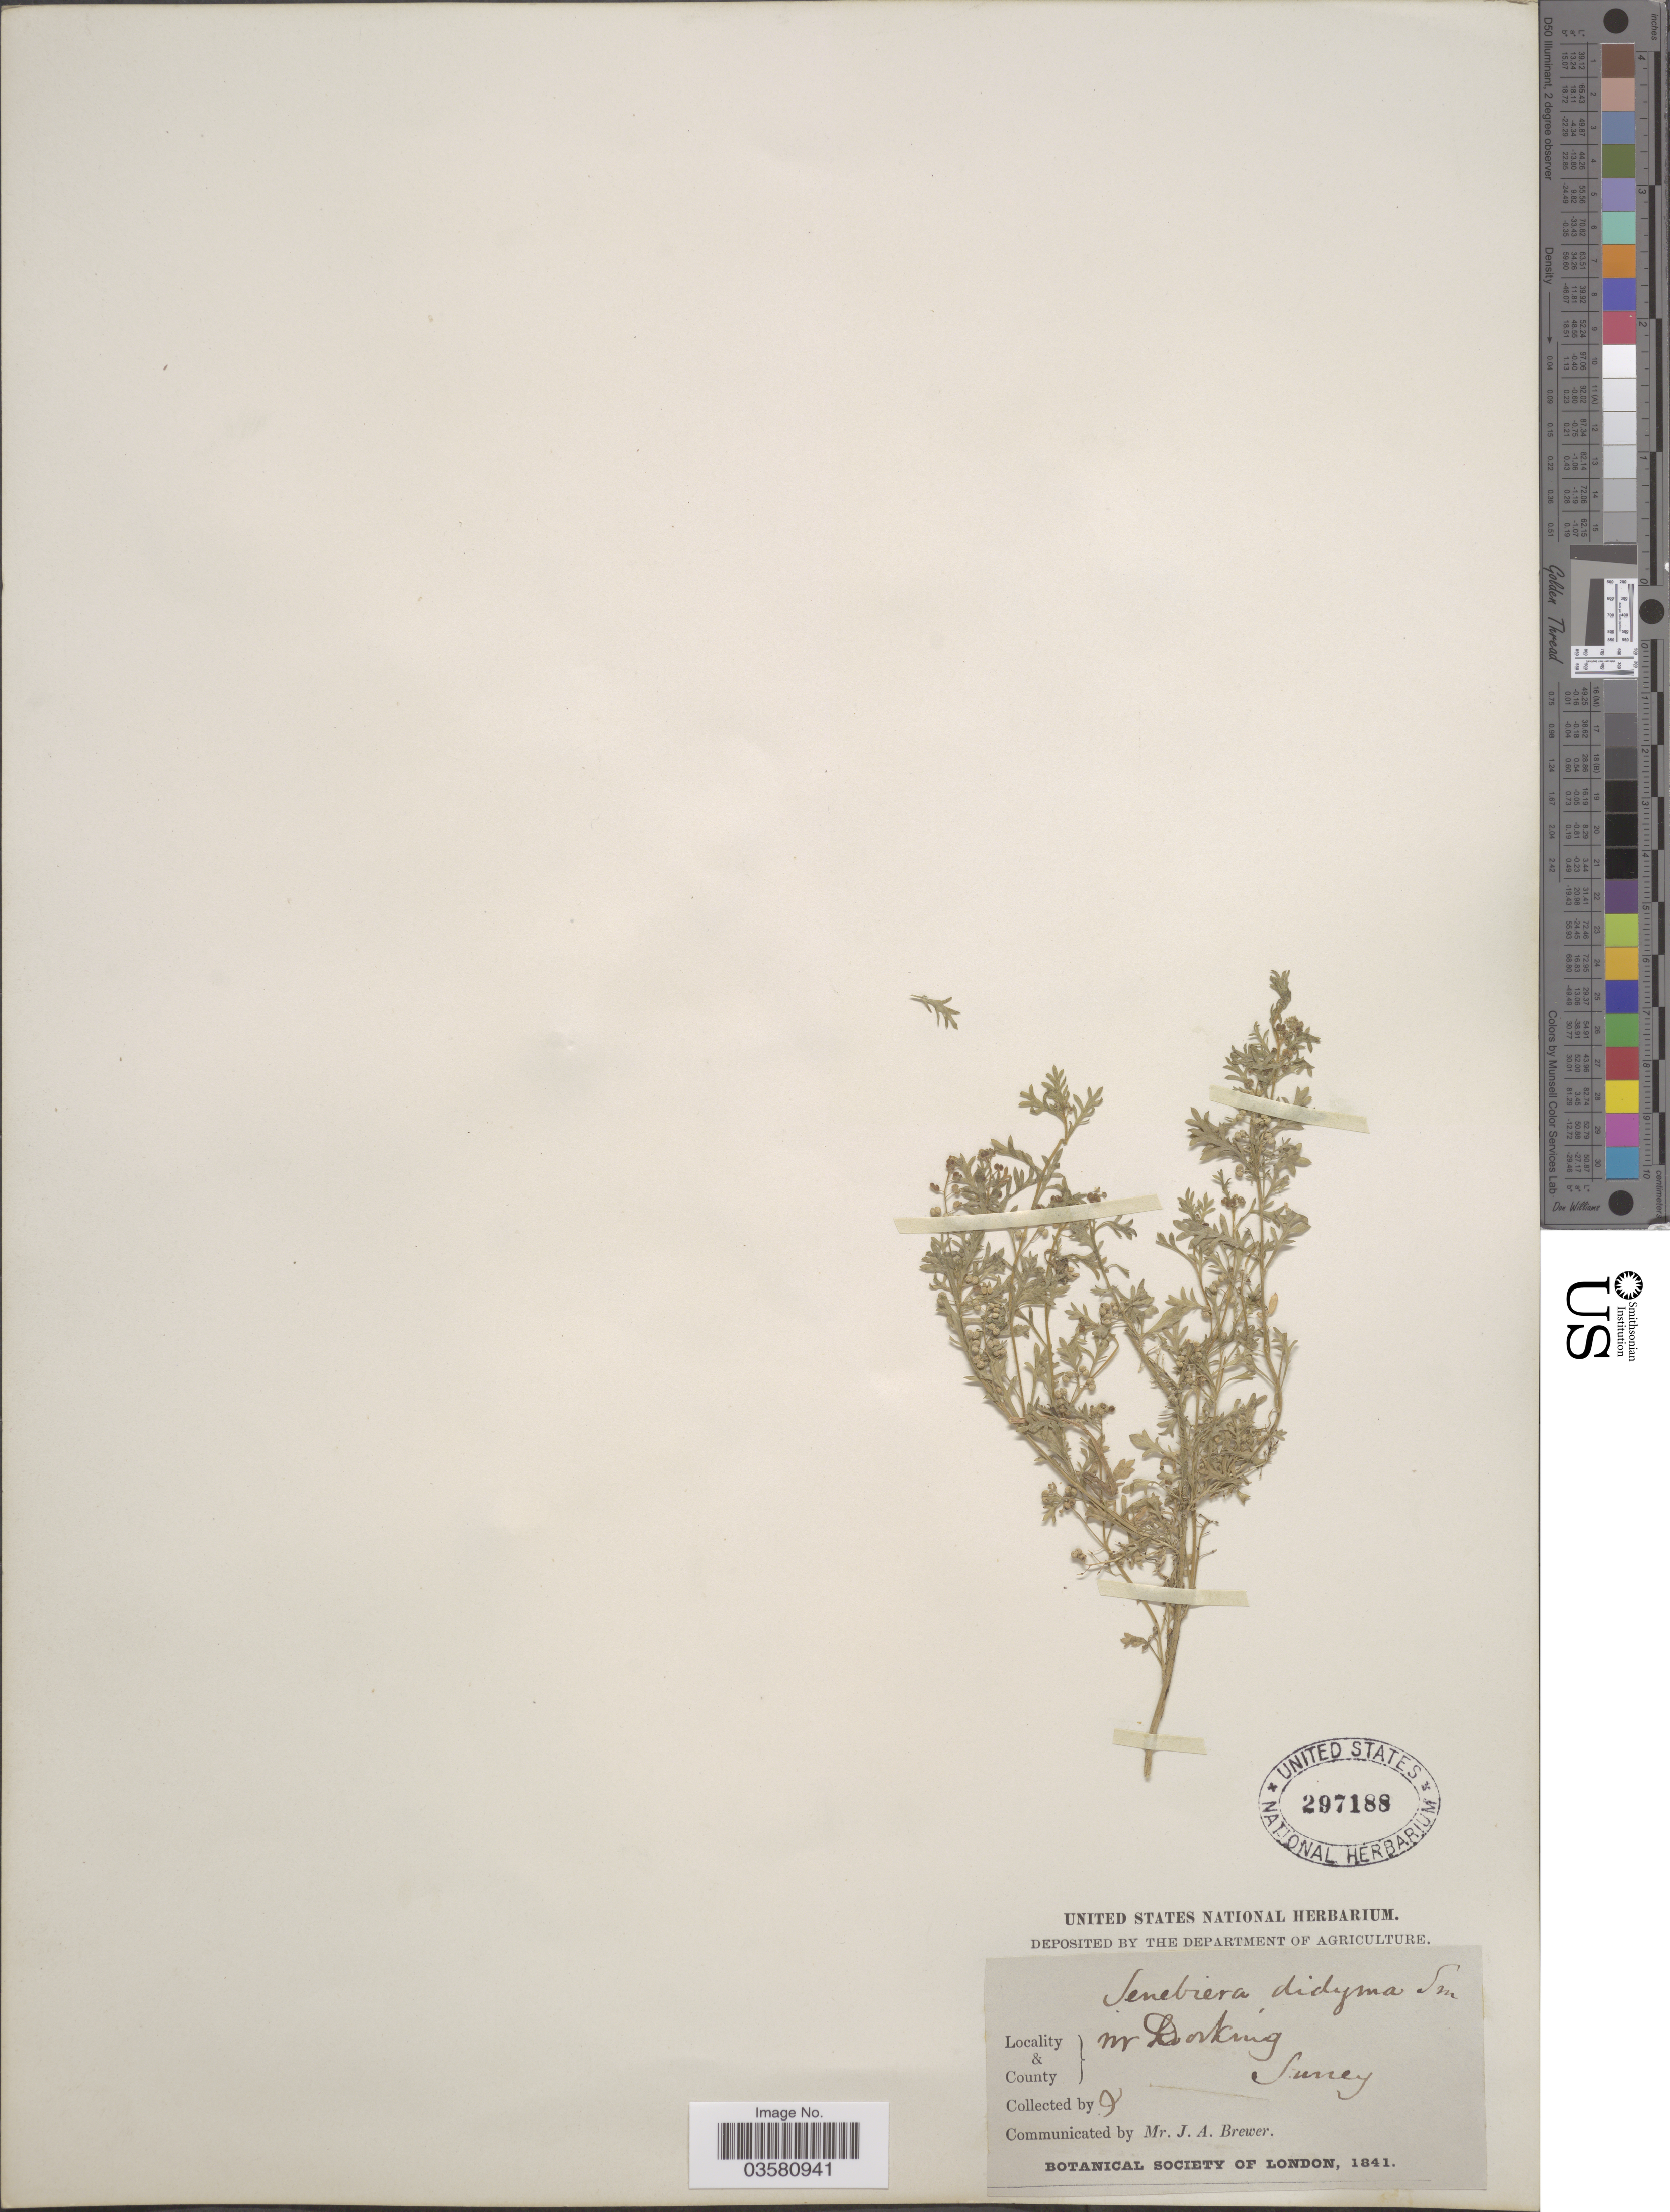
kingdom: Plantae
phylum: Tracheophyta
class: Magnoliopsida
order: Brassicales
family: Brassicaceae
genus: Lepidium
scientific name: Lepidium didymum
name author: L.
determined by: Strong, M. T., (US), Smithsonian Institution - National Museum of Natural History (UNITED STATES)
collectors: J. Brewer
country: United Kingdom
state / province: England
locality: Nr Dorking County Surrey.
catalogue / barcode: US 297188